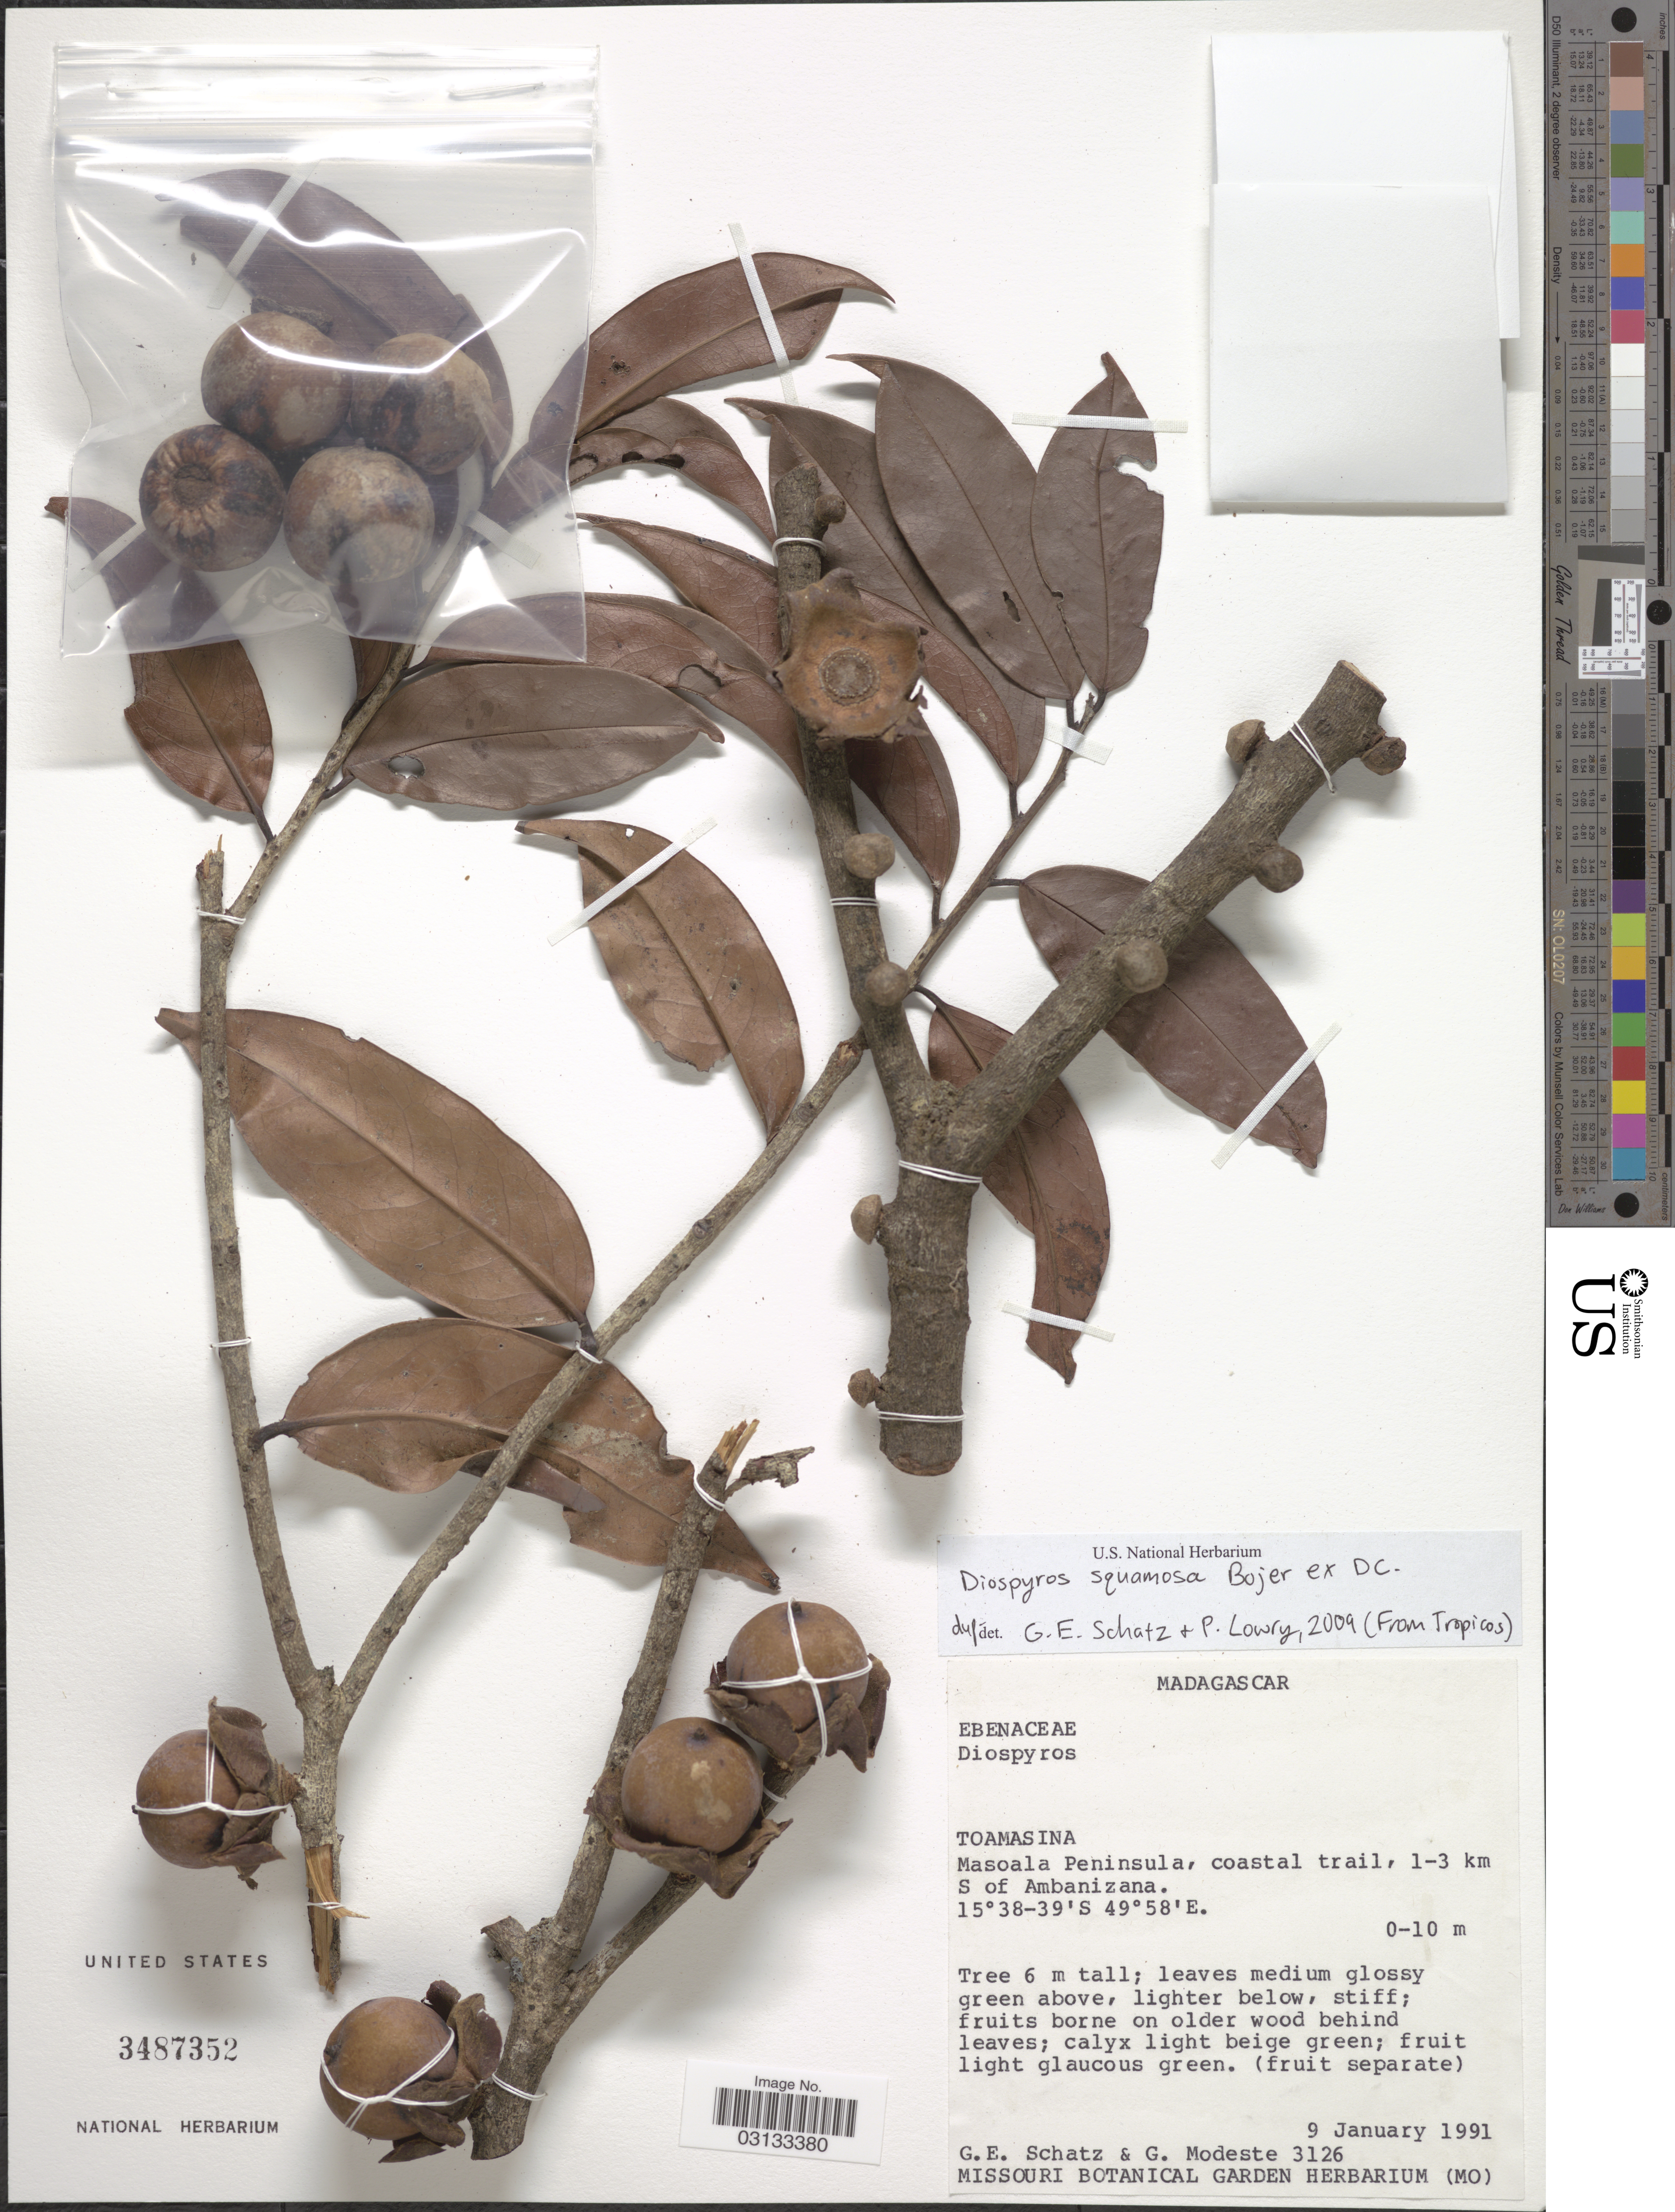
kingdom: Plantae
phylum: Tracheophyta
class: Magnoliopsida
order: Ericales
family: Ebenaceae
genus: Diospyros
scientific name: Diospyros squamosa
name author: Bojer ex A. DC.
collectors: G. Schatz & G. Modeste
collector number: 3126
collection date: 1991-01-09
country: Madagascar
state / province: Analanjirofo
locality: Masoala Peninsula, coastal trail, 1-3 km s of Ambanizana.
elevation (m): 0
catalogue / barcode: US 3487352